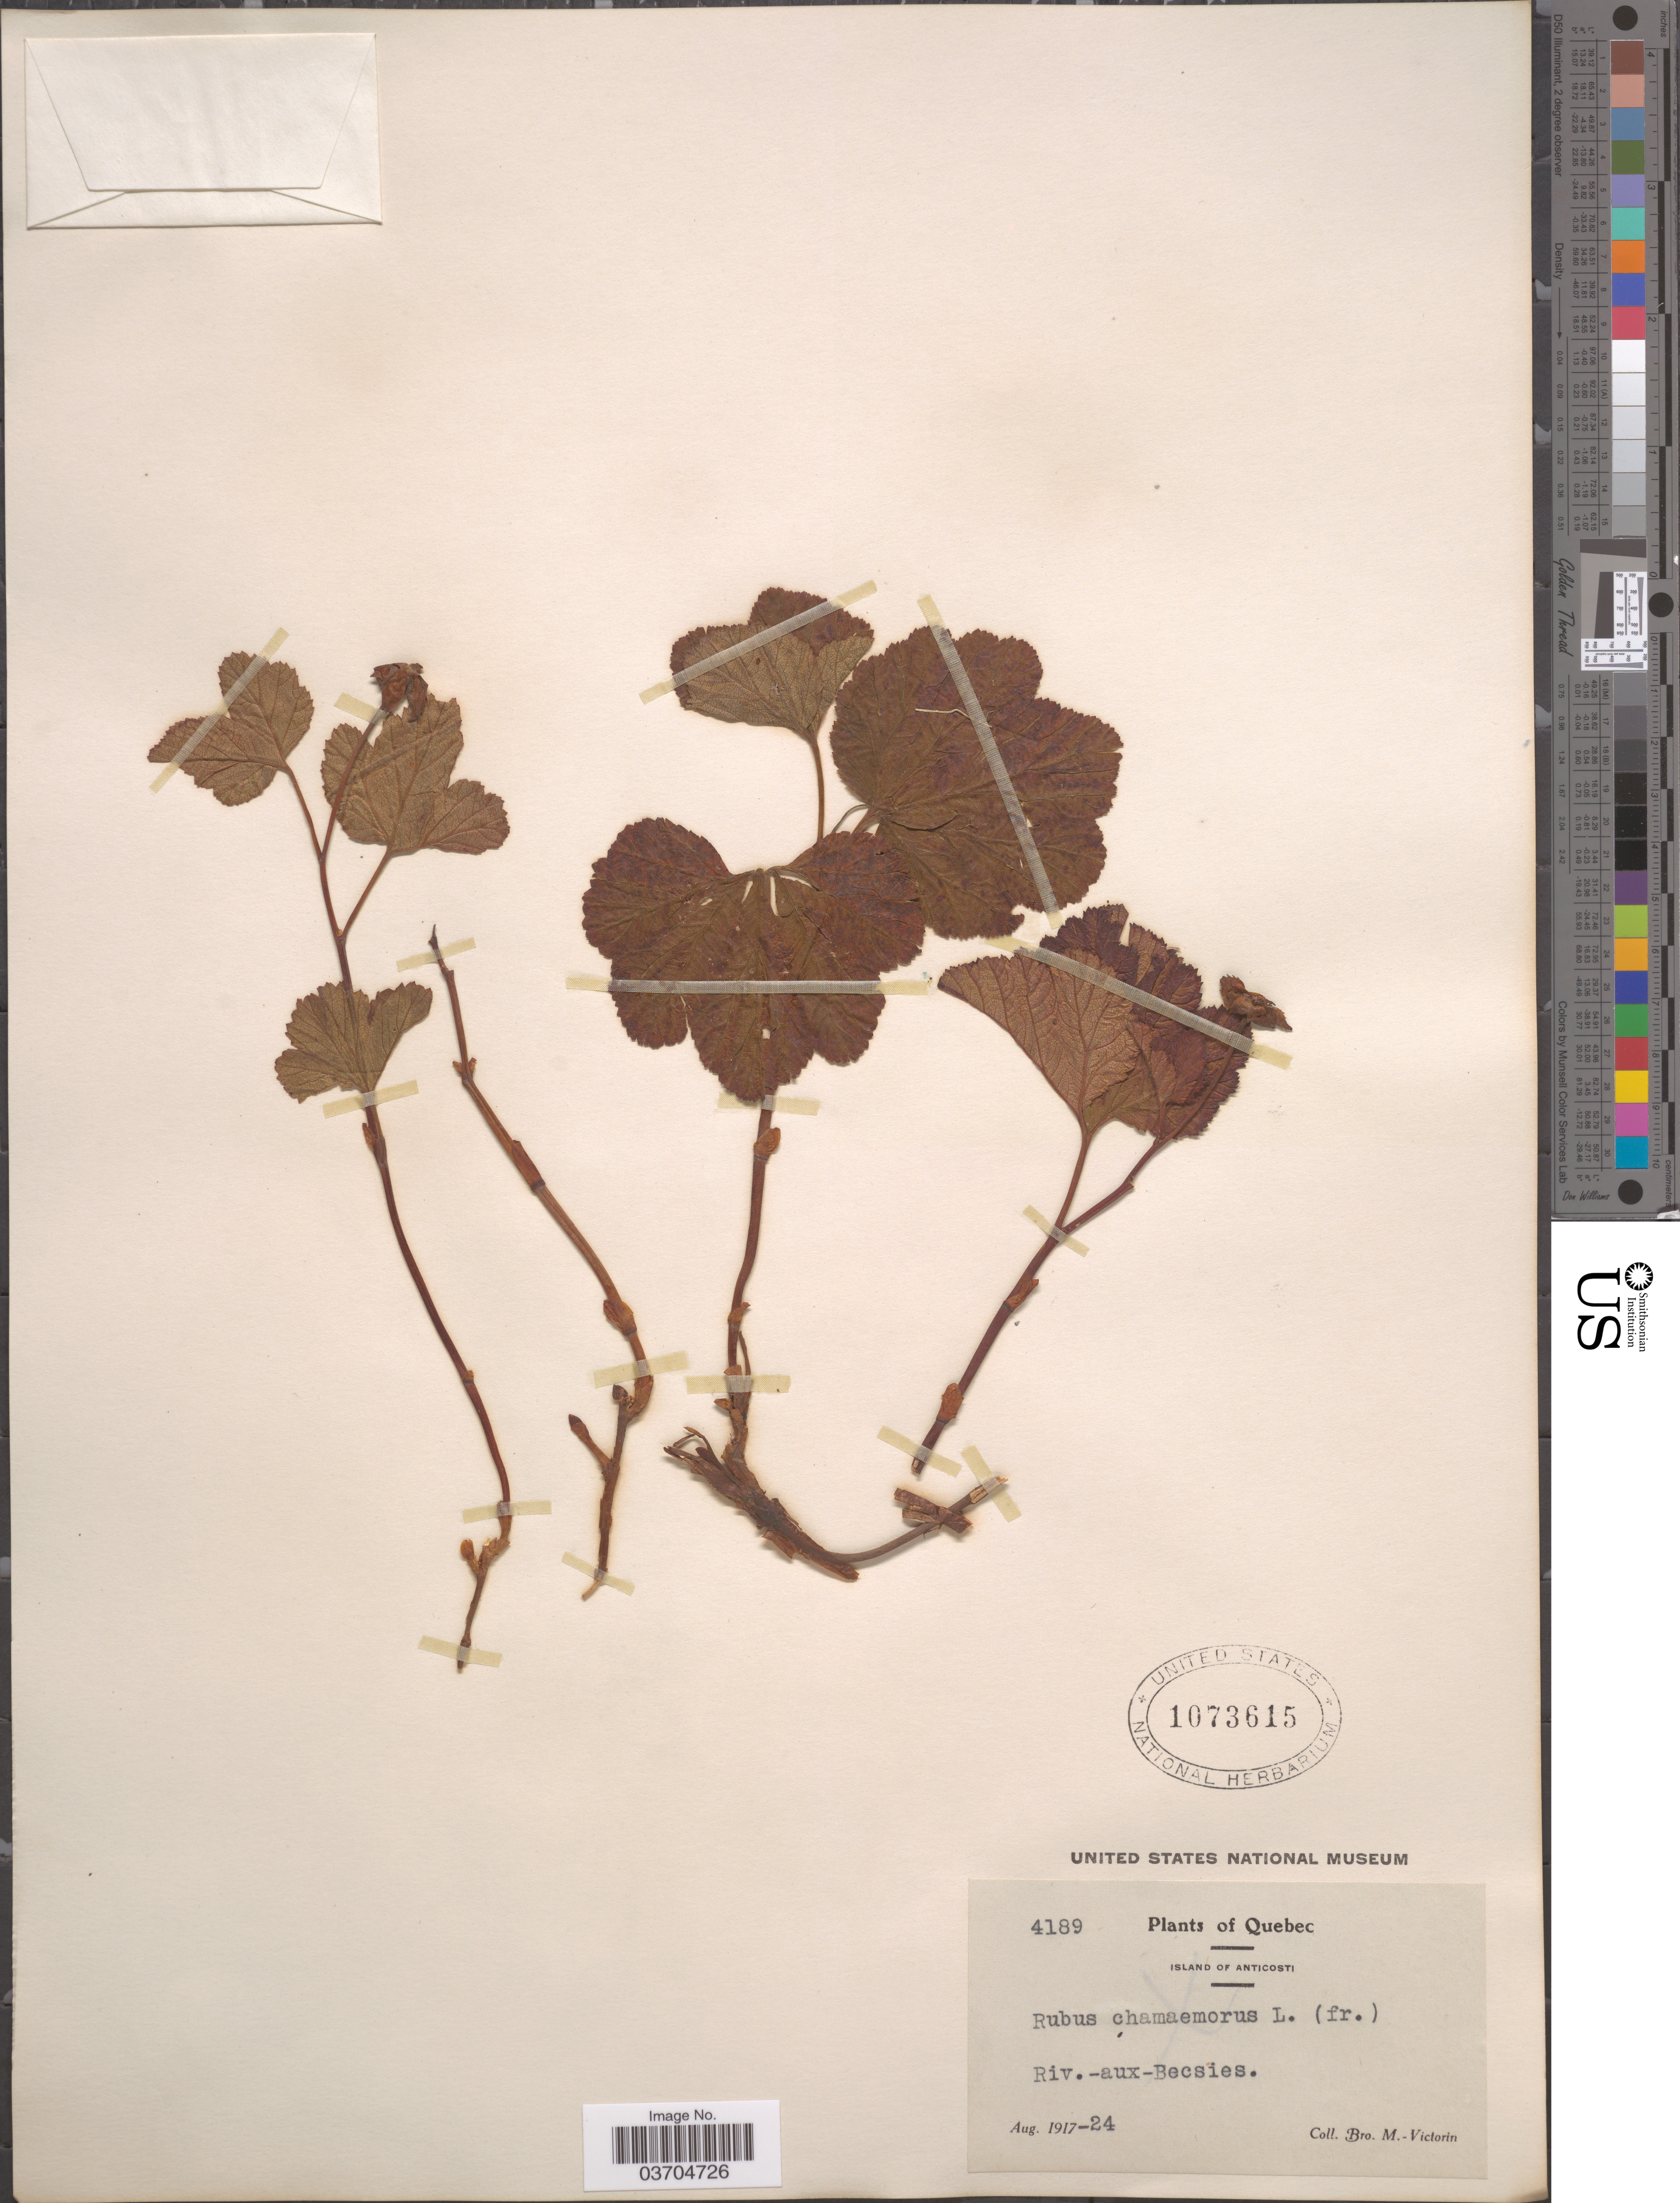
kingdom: Plantae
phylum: Tracheophyta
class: Magnoliopsida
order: Rosales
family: Rosaceae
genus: Rubus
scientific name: Rubus chamaemorus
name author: L.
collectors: Fr. Marie-Victorin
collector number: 4189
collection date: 1917-08-24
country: Canada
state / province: Quebec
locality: Island of Anticosti. Riv. -aux-Becsies.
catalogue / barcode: US 1073615